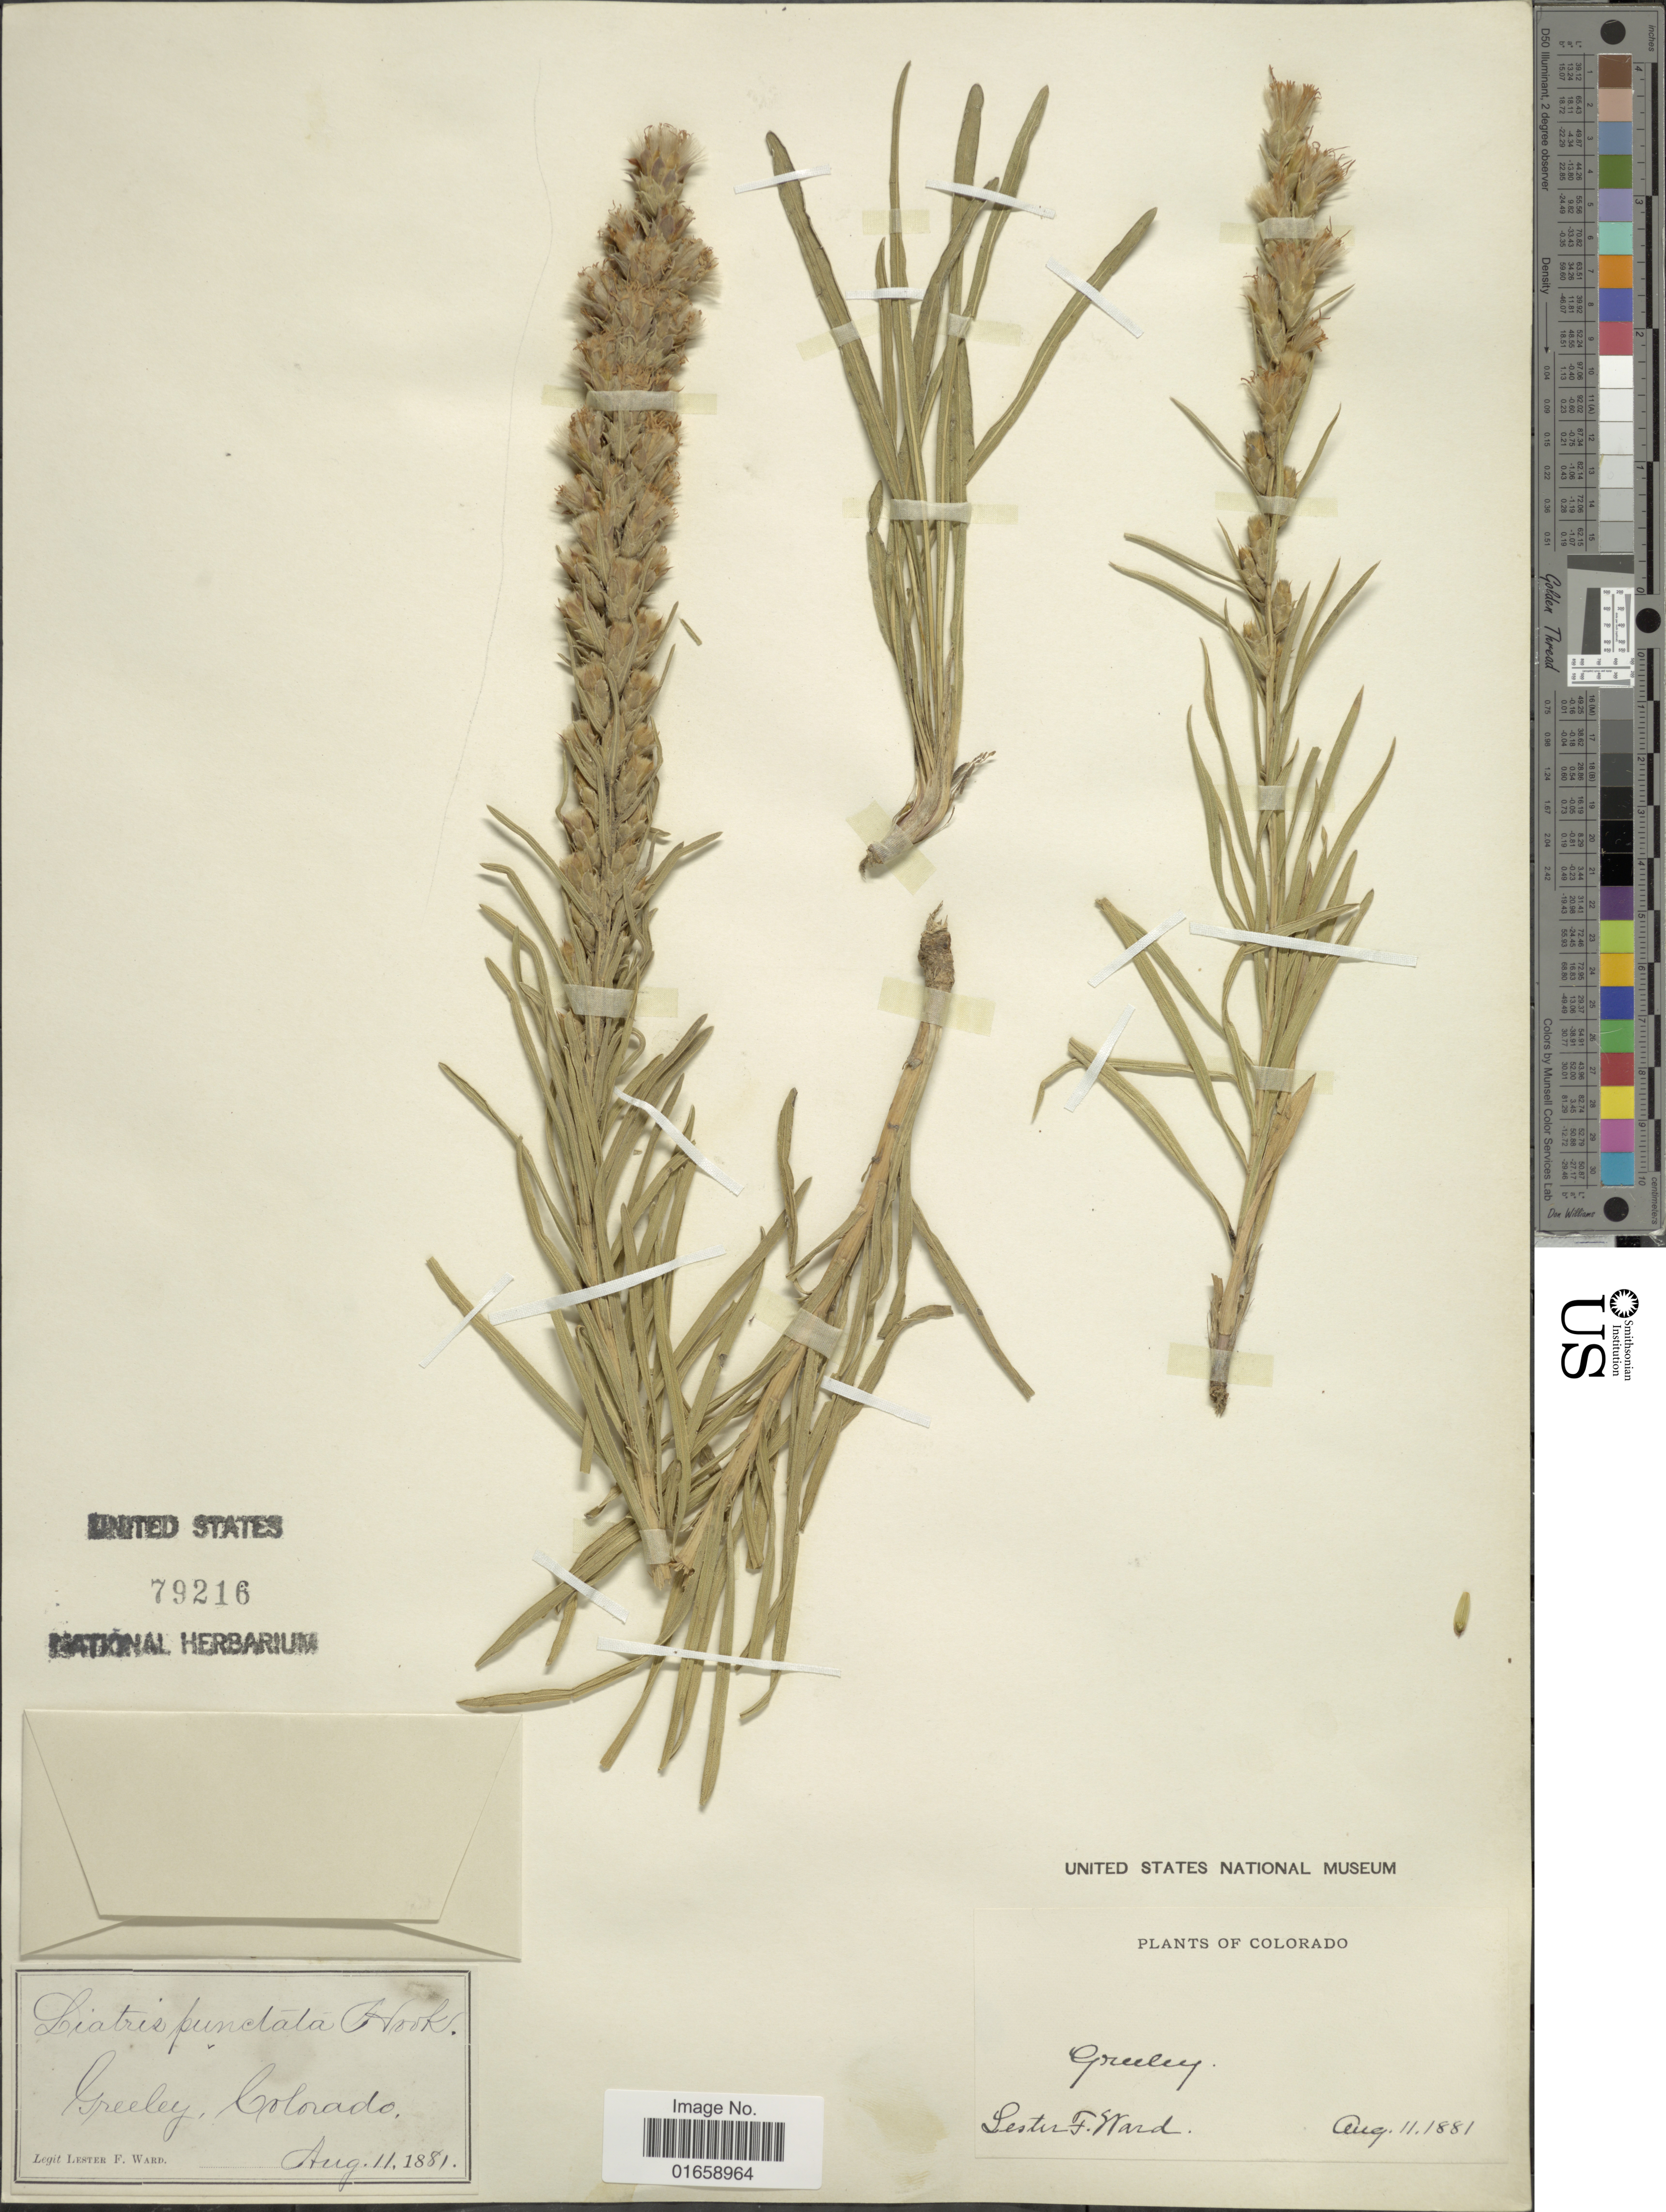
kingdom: Plantae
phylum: Tracheophyta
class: Magnoliopsida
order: Asterales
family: Asteraceae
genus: Liatris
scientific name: Liatris punctata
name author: Hook.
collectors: L. F. Ward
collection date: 1881-08-11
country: United States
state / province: Colorado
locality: Greeley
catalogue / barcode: US 79216